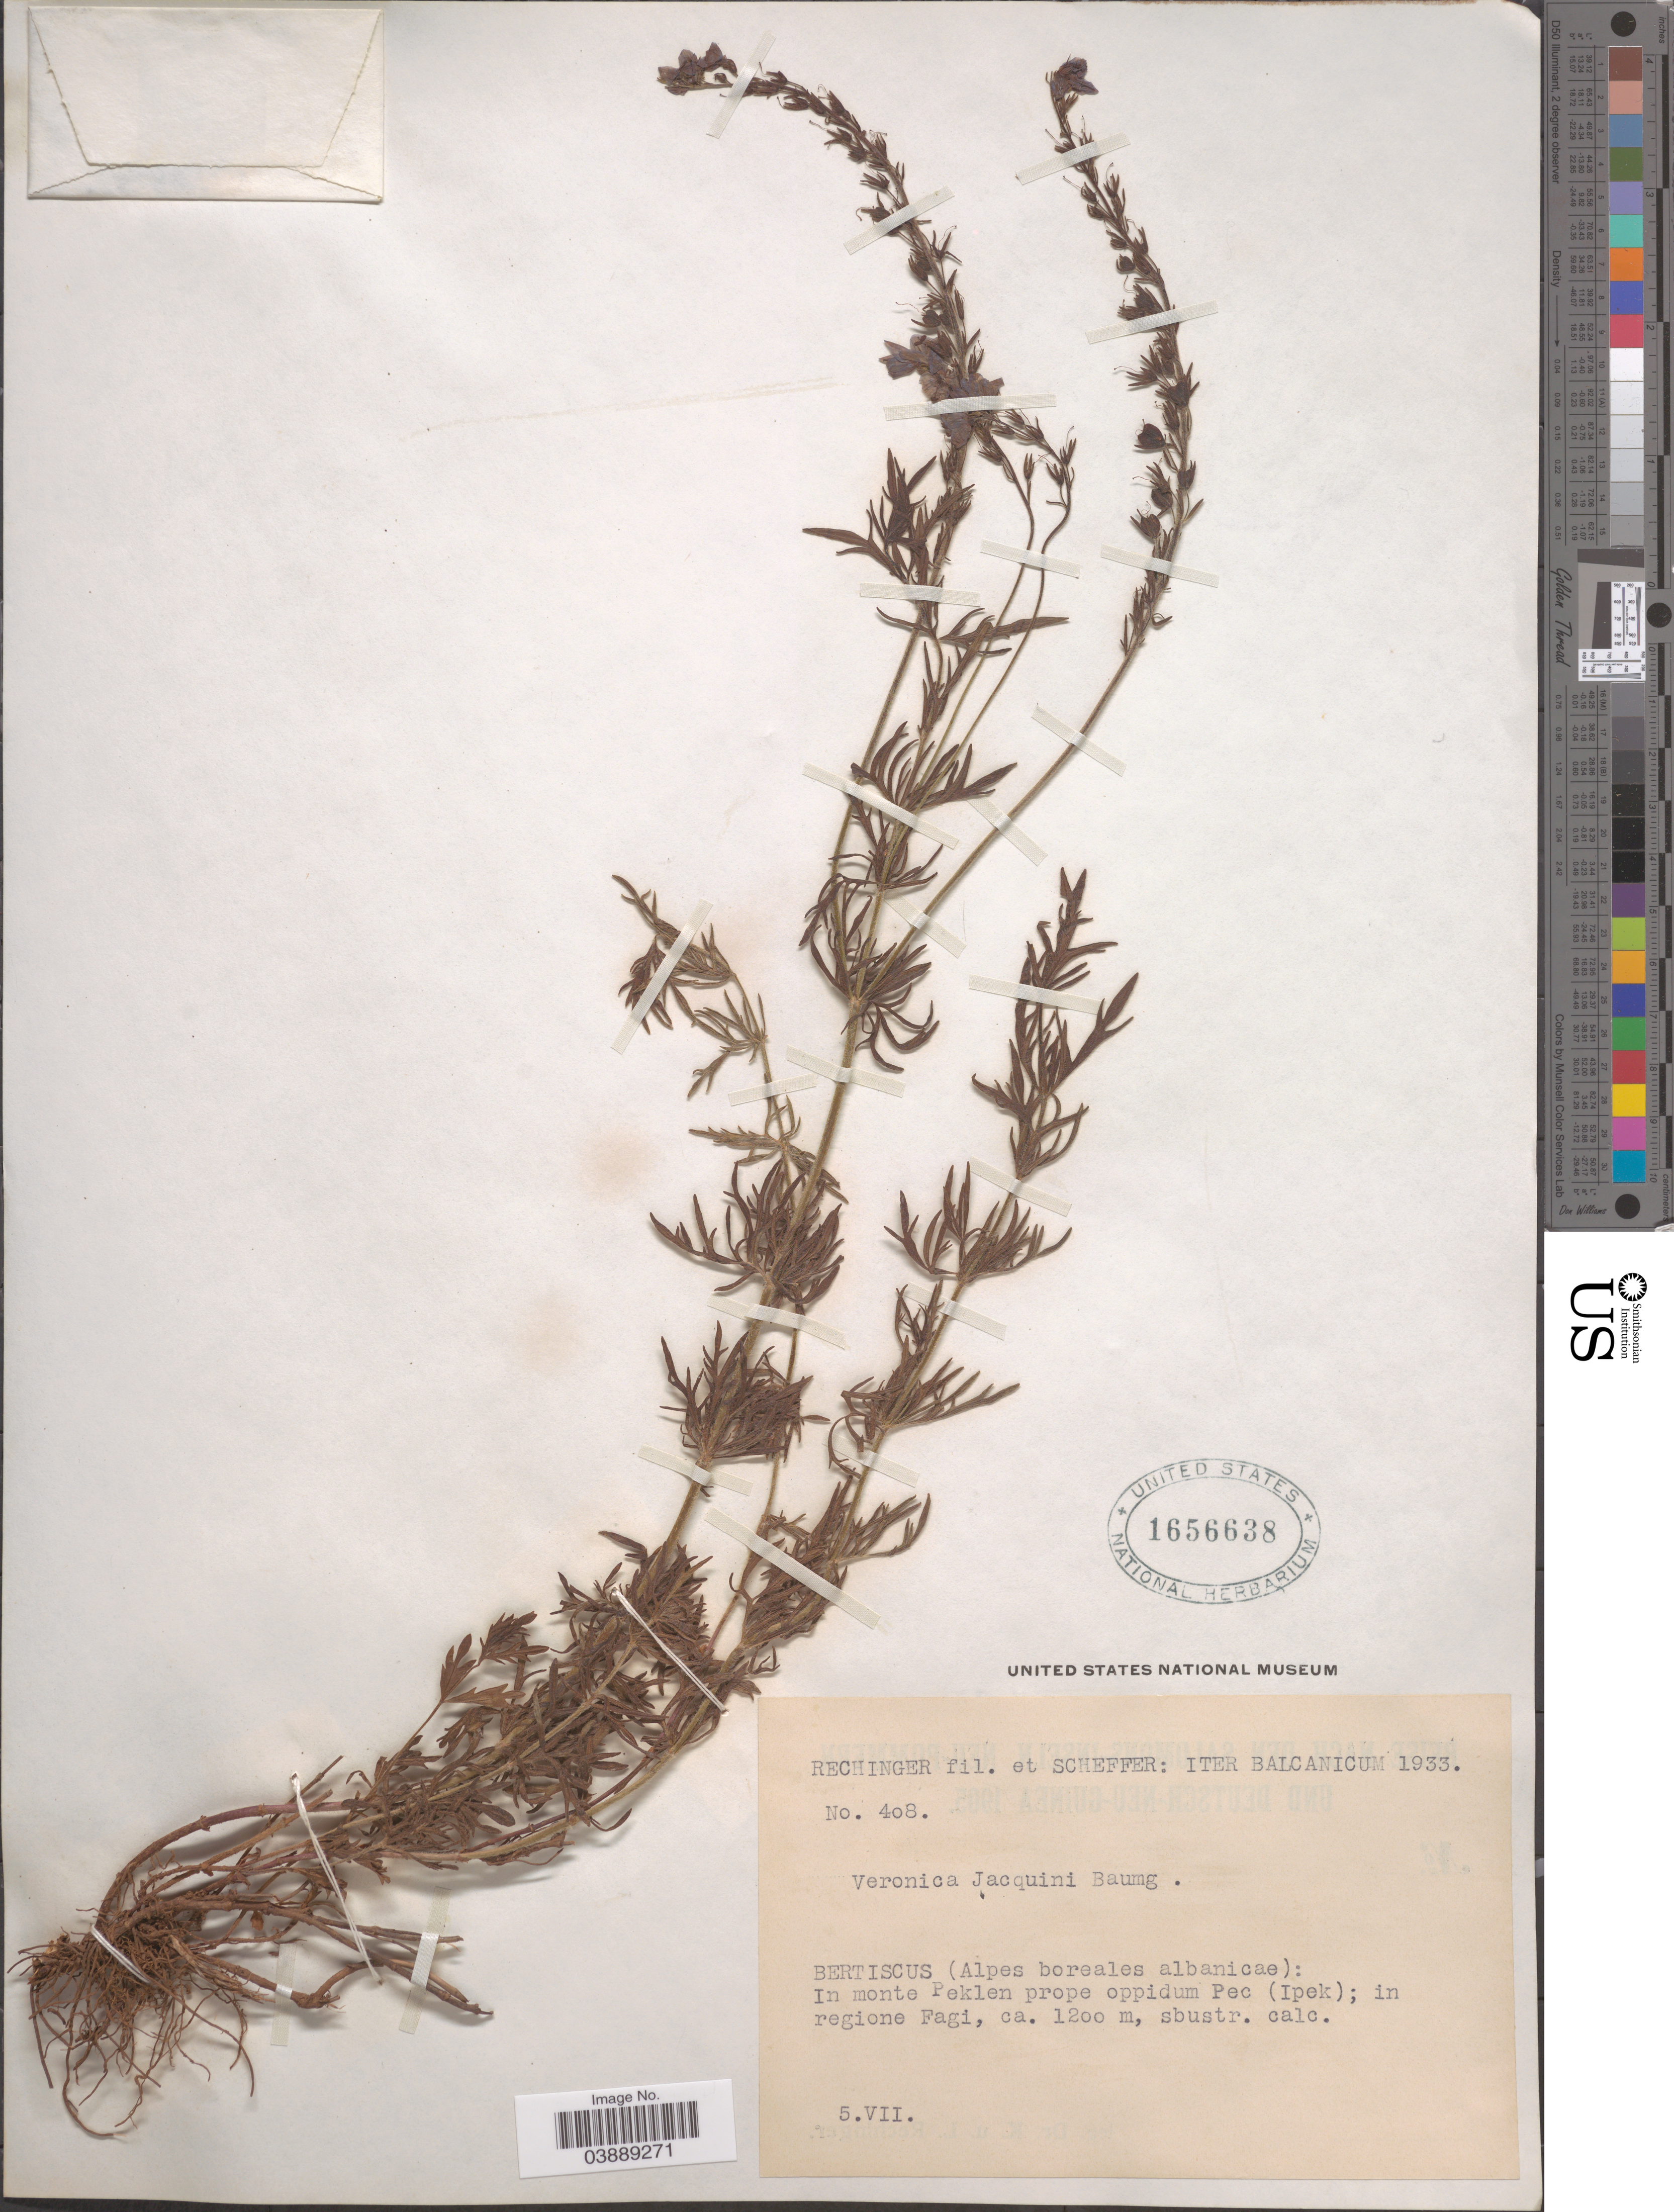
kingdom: Plantae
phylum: Tracheophyta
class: Magnoliopsida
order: Lamiales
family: Plantaginaceae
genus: Veronica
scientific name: Veronica jacquinii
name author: Baumg.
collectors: -- Rechinger & Scheffer, --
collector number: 408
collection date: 1933-07-05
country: Kosovo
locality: Balcanicum. Bertiscus (alpes boreales albanicae): In monte Peklen prope oppideum Pec (Ipek); in regione Fagi.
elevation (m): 1200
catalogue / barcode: US 1656638